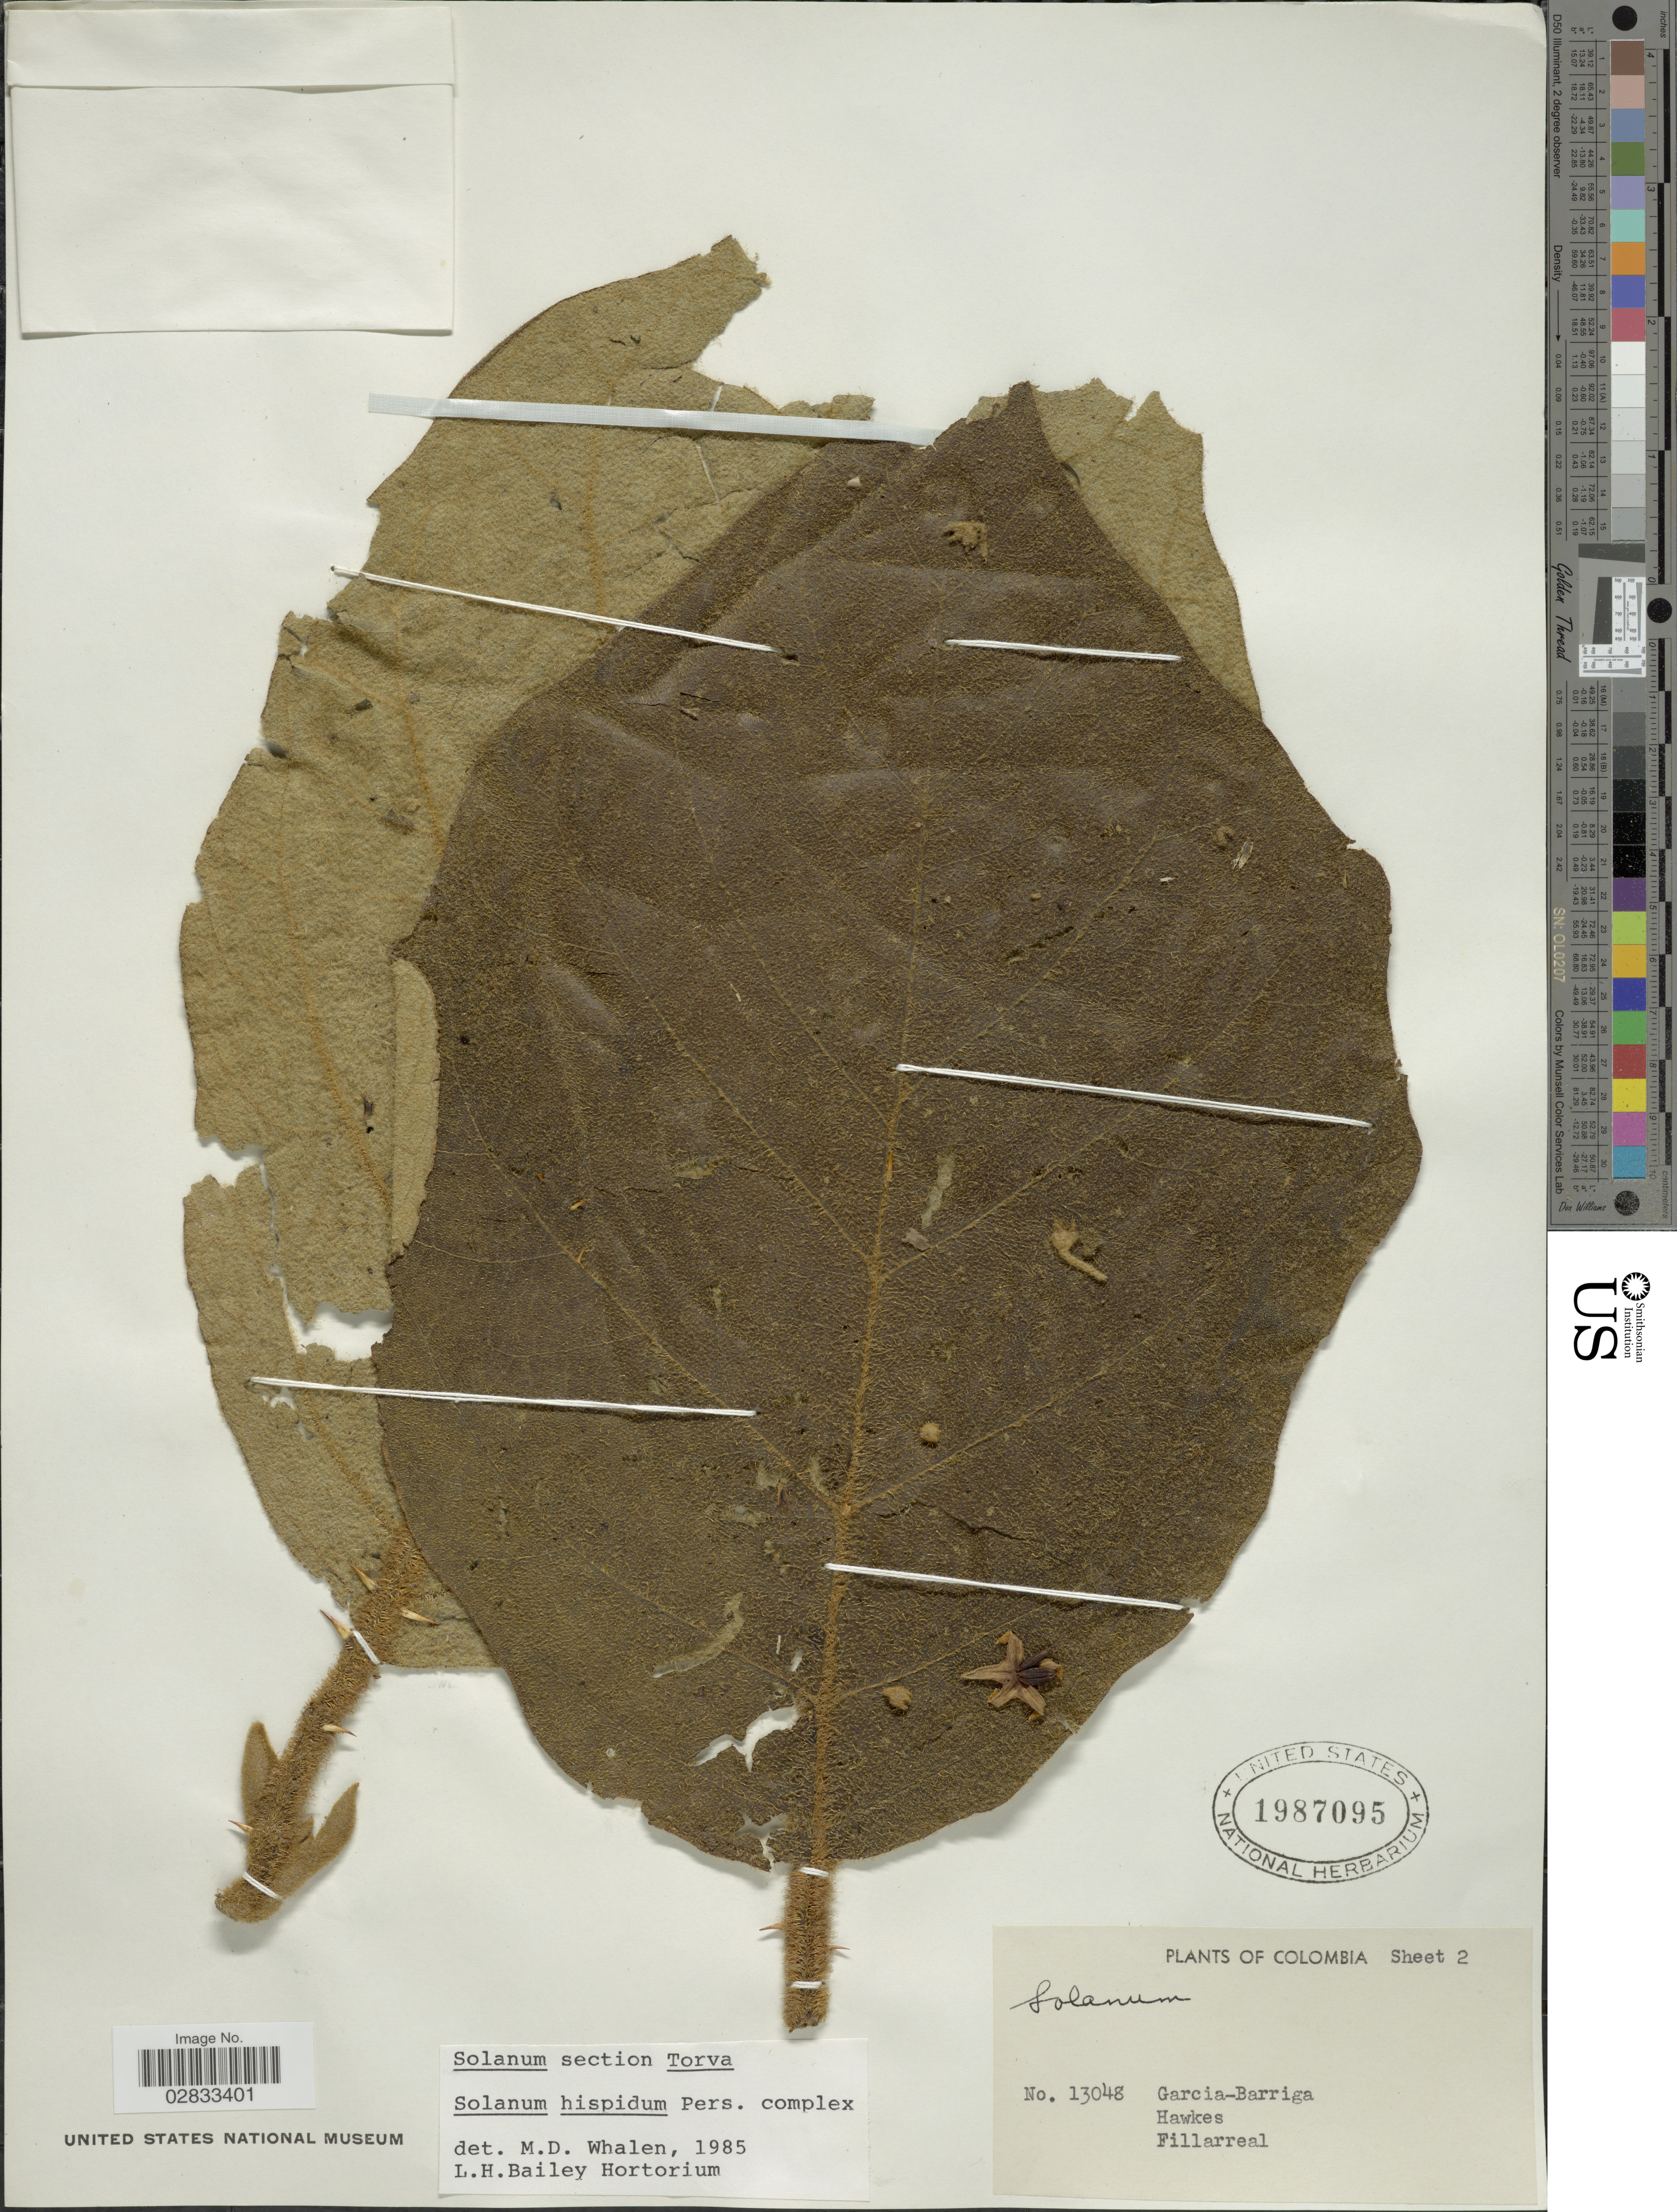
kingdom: Plantae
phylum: Tracheophyta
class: Magnoliopsida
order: Solanales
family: Solanaceae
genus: Solanum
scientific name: Solanum hispidum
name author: Pers.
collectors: H. García Barriga, J. Hawkes & M. Villarreal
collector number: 13048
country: Colombia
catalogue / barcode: US 1987095